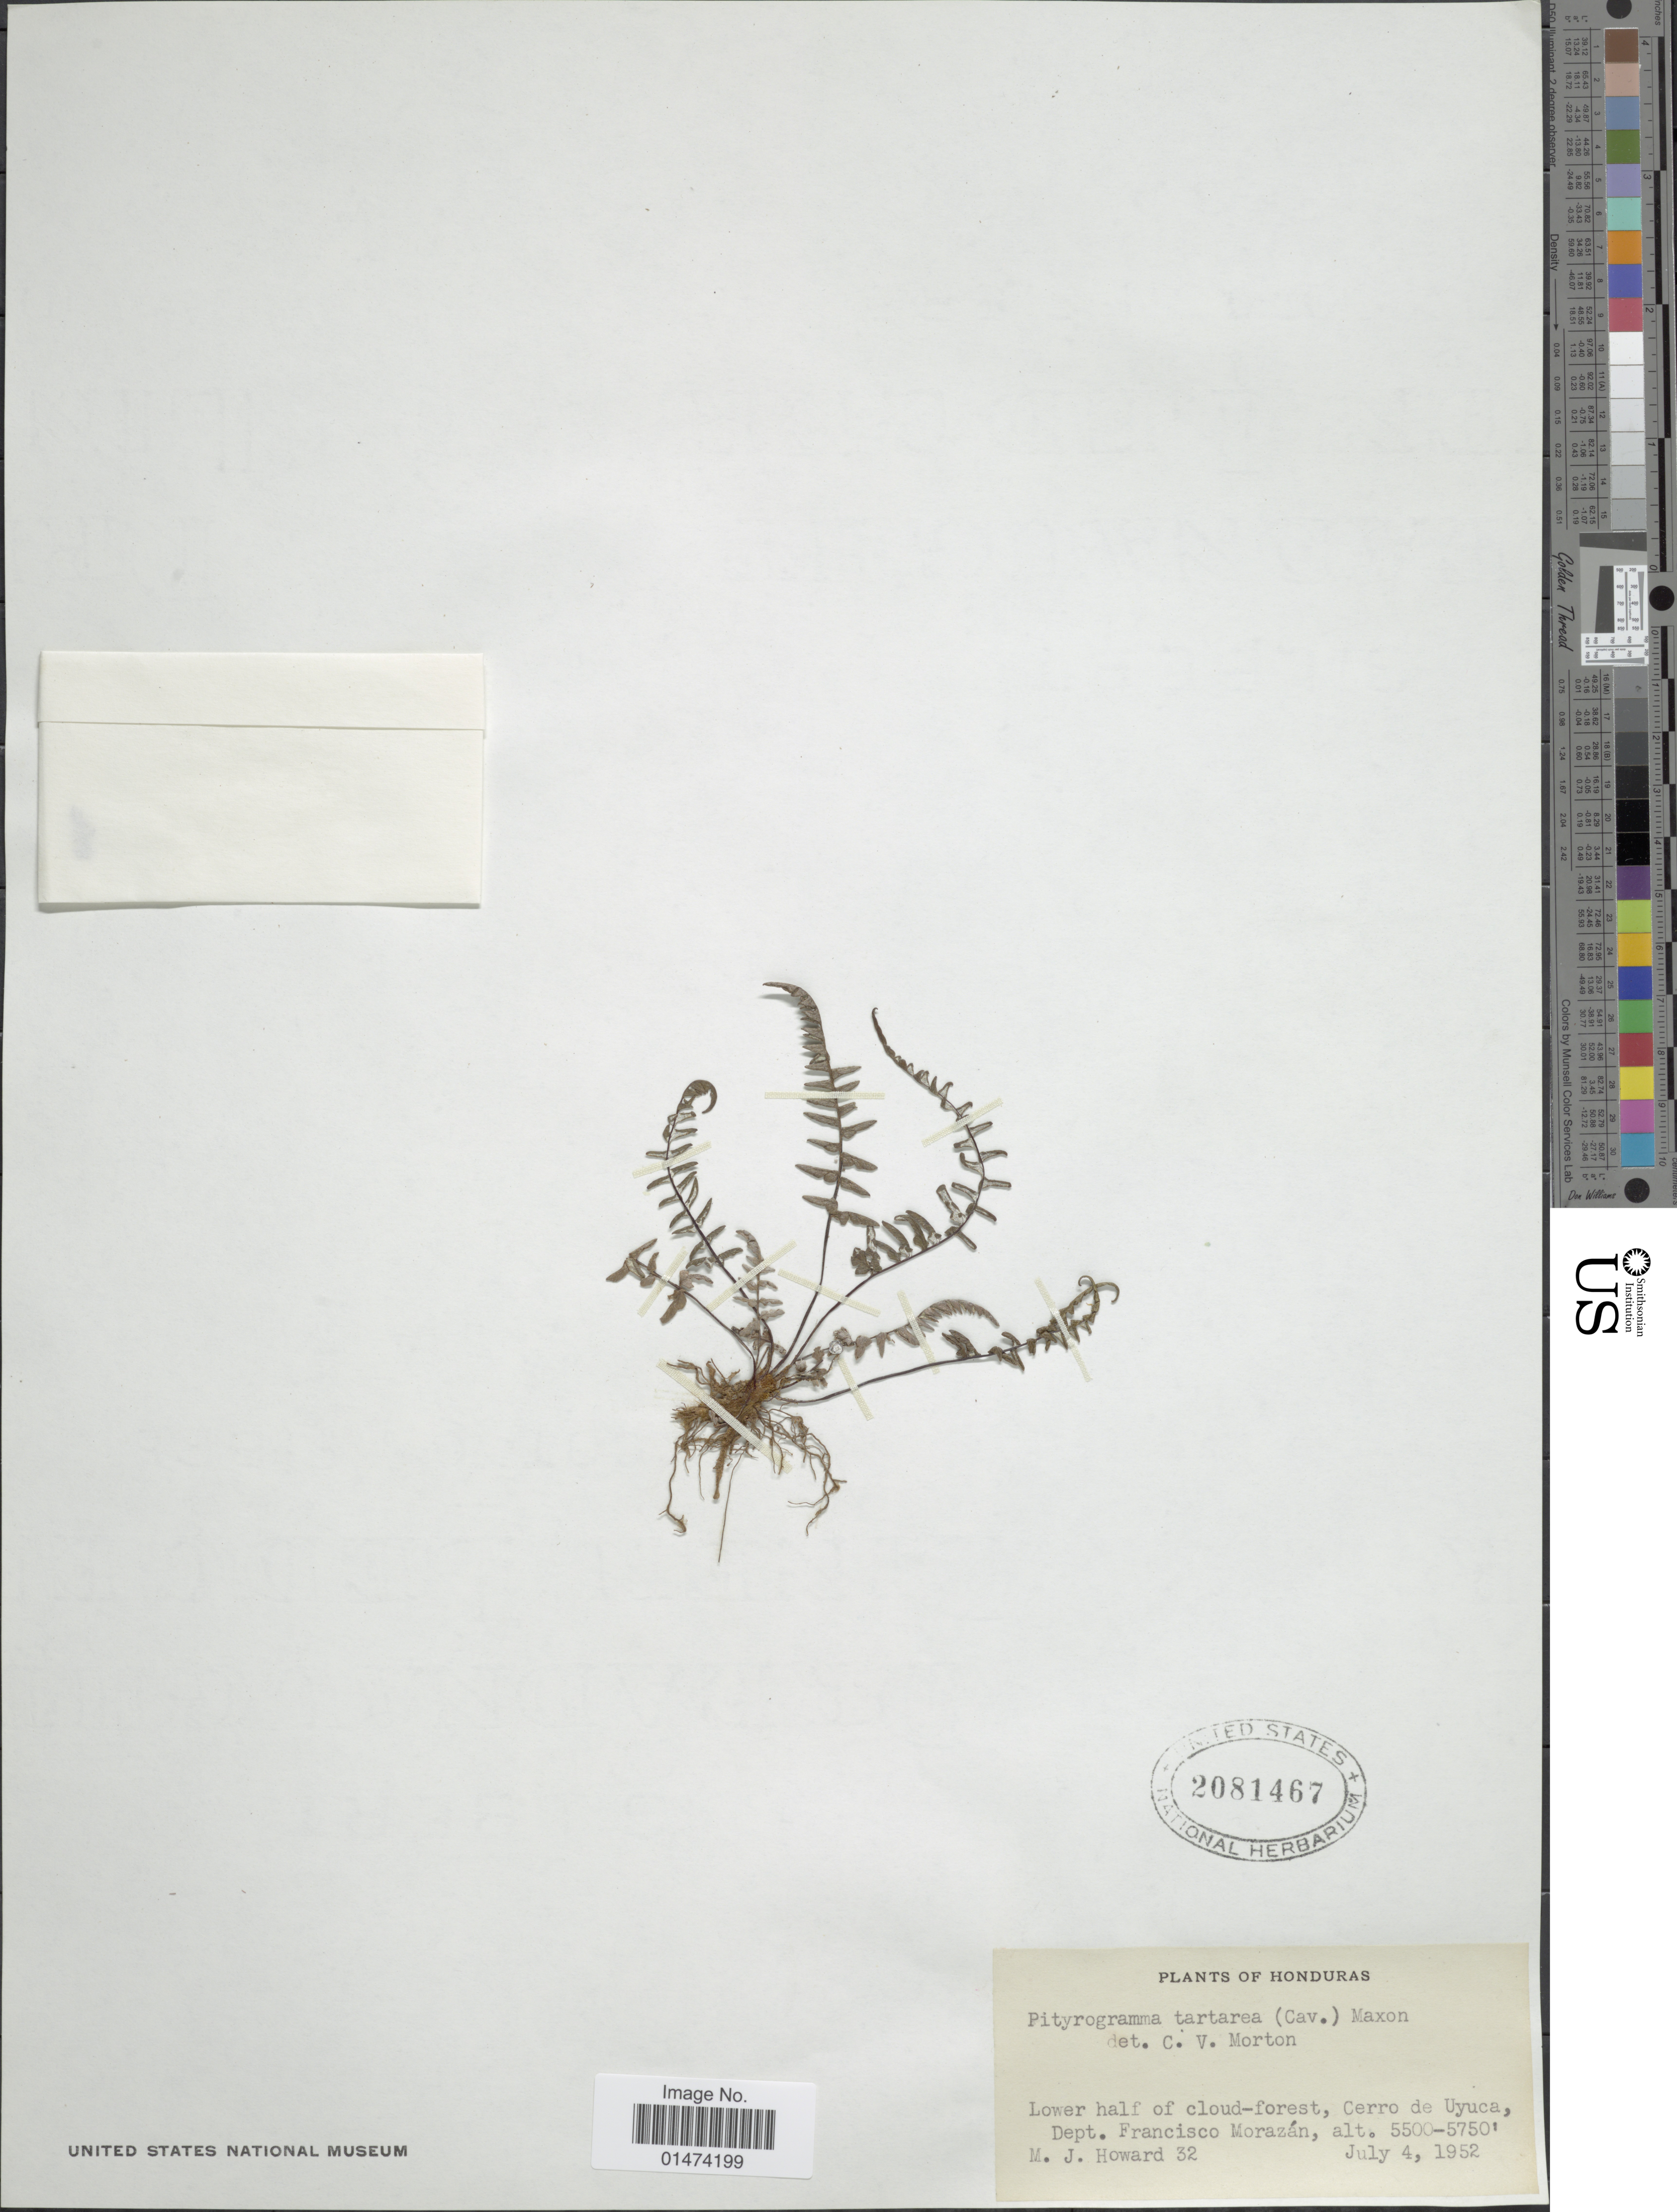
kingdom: Plantae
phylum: Tracheophyta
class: Polypodiopsida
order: Polypodiales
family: Pteridaceae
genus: Pityrogramma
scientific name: Pityrogramma tartarea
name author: (Cav.) Maxon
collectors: M. Howard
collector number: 32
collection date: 1952-07-04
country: Honduras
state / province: Fco. Morazán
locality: Lower half of cloud-forest, cerro de uyuca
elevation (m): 1676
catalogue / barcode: US 2081467